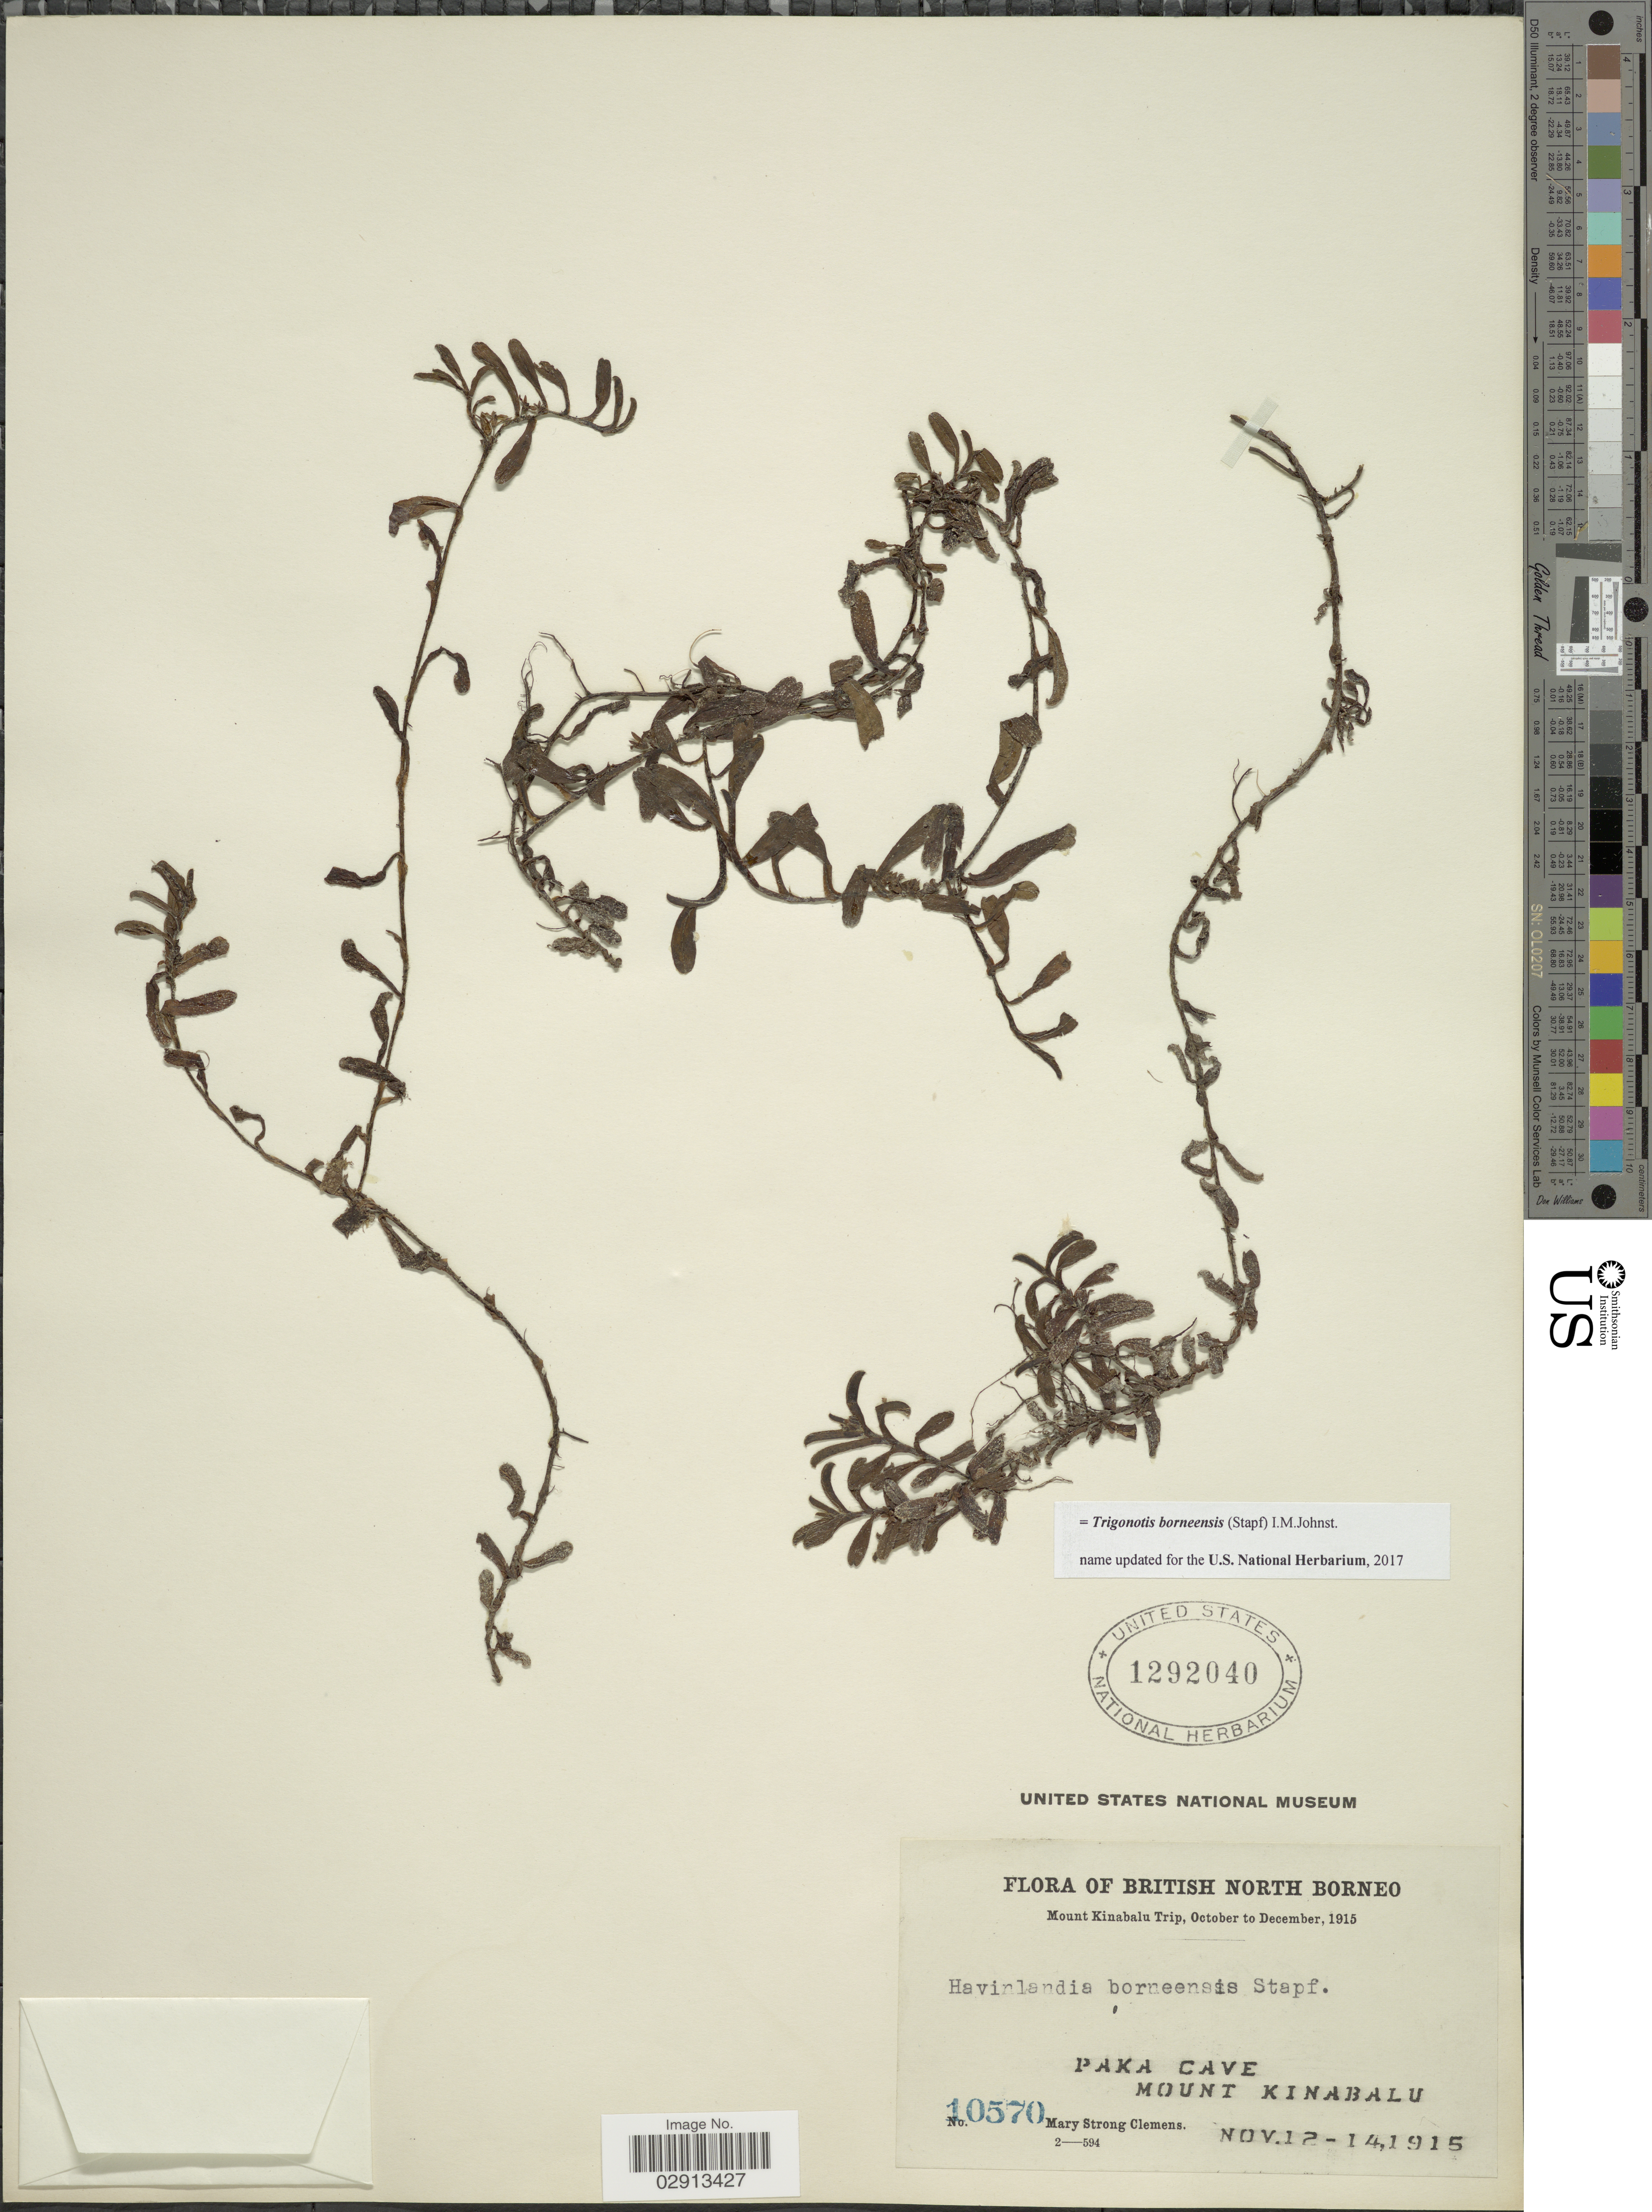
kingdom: Plantae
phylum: Tracheophyta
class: Magnoliopsida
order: Boraginales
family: Boraginaceae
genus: Trigonotis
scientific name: Trigonotis borneensis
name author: (Stapf) I.M. Johnst.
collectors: M. S. Clemens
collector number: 10570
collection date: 1915-11-12/1915-11-14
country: Malaysia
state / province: Sabah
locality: British North Borneo. Paka Cave. Mount Kinabalu.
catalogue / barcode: US 1292040